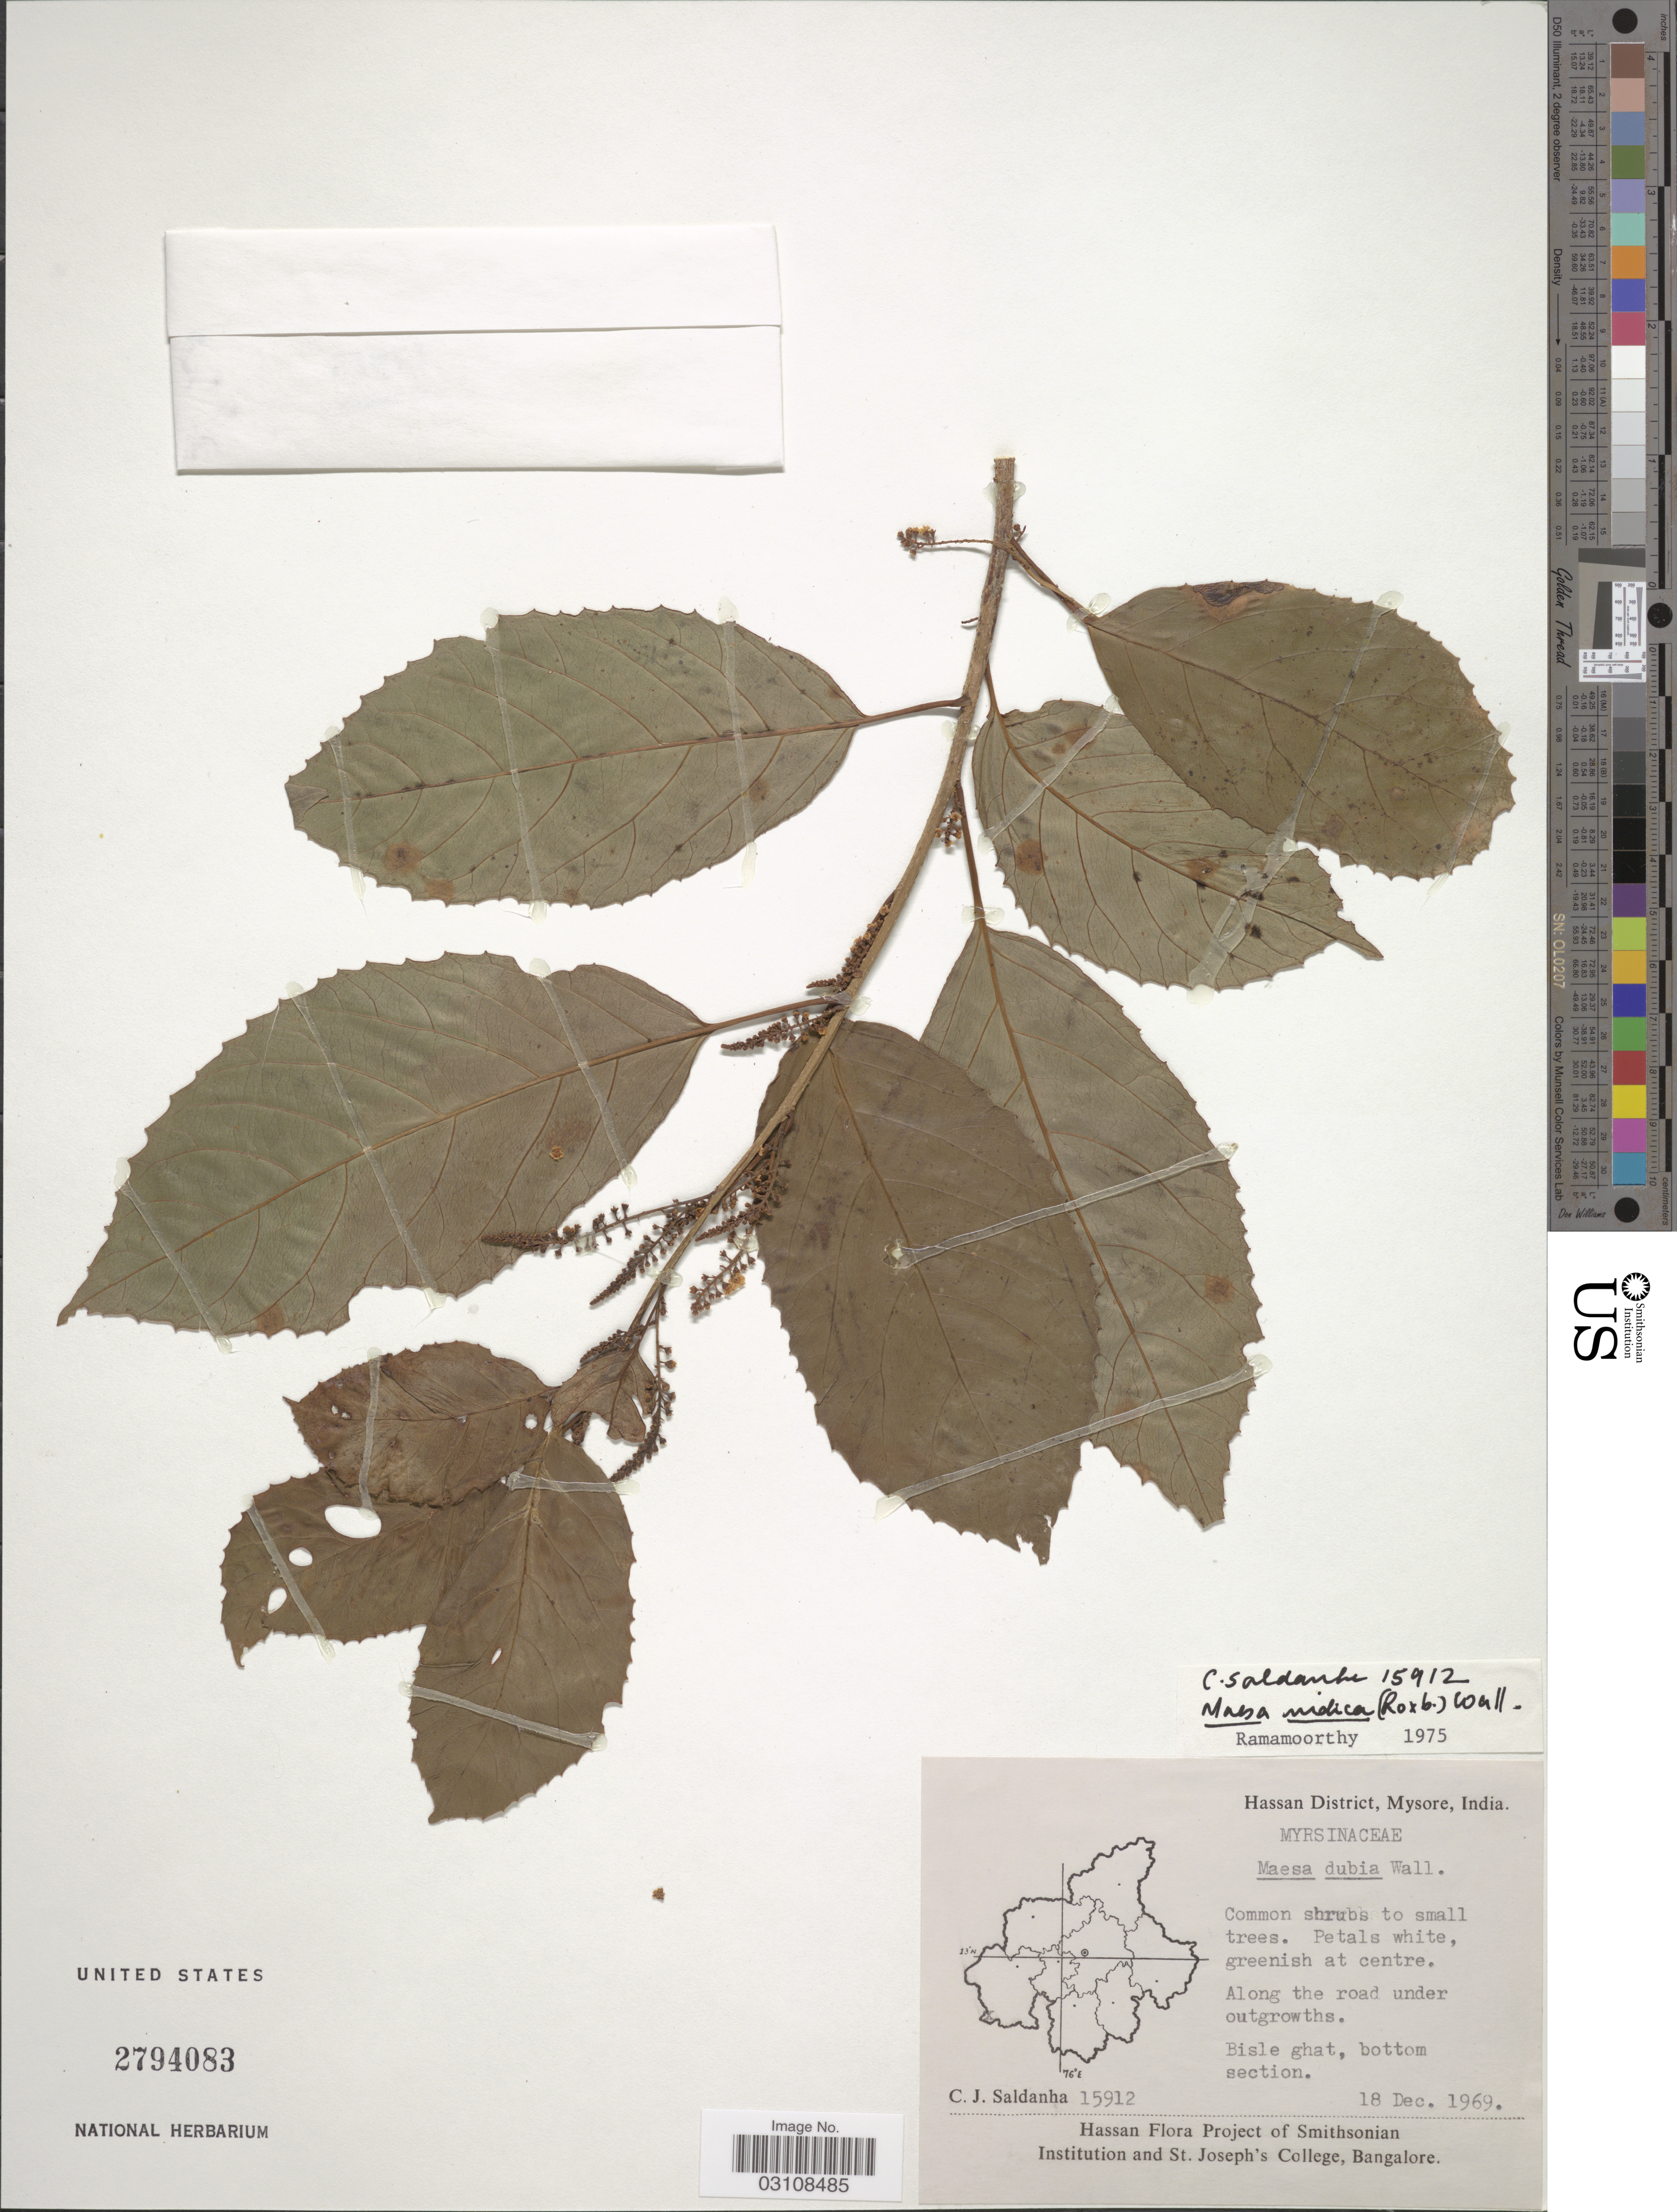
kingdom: Plantae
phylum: Tracheophyta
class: Magnoliopsida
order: Ericales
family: Primulaceae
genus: Maesa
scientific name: Maesa indica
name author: (Roxb.) A. DC.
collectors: C. Saldanha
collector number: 15912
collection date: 1969-12-18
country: India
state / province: Karnataka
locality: Hassan District, Mysore. Bisle ghat, bottom section.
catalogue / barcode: US 2794083